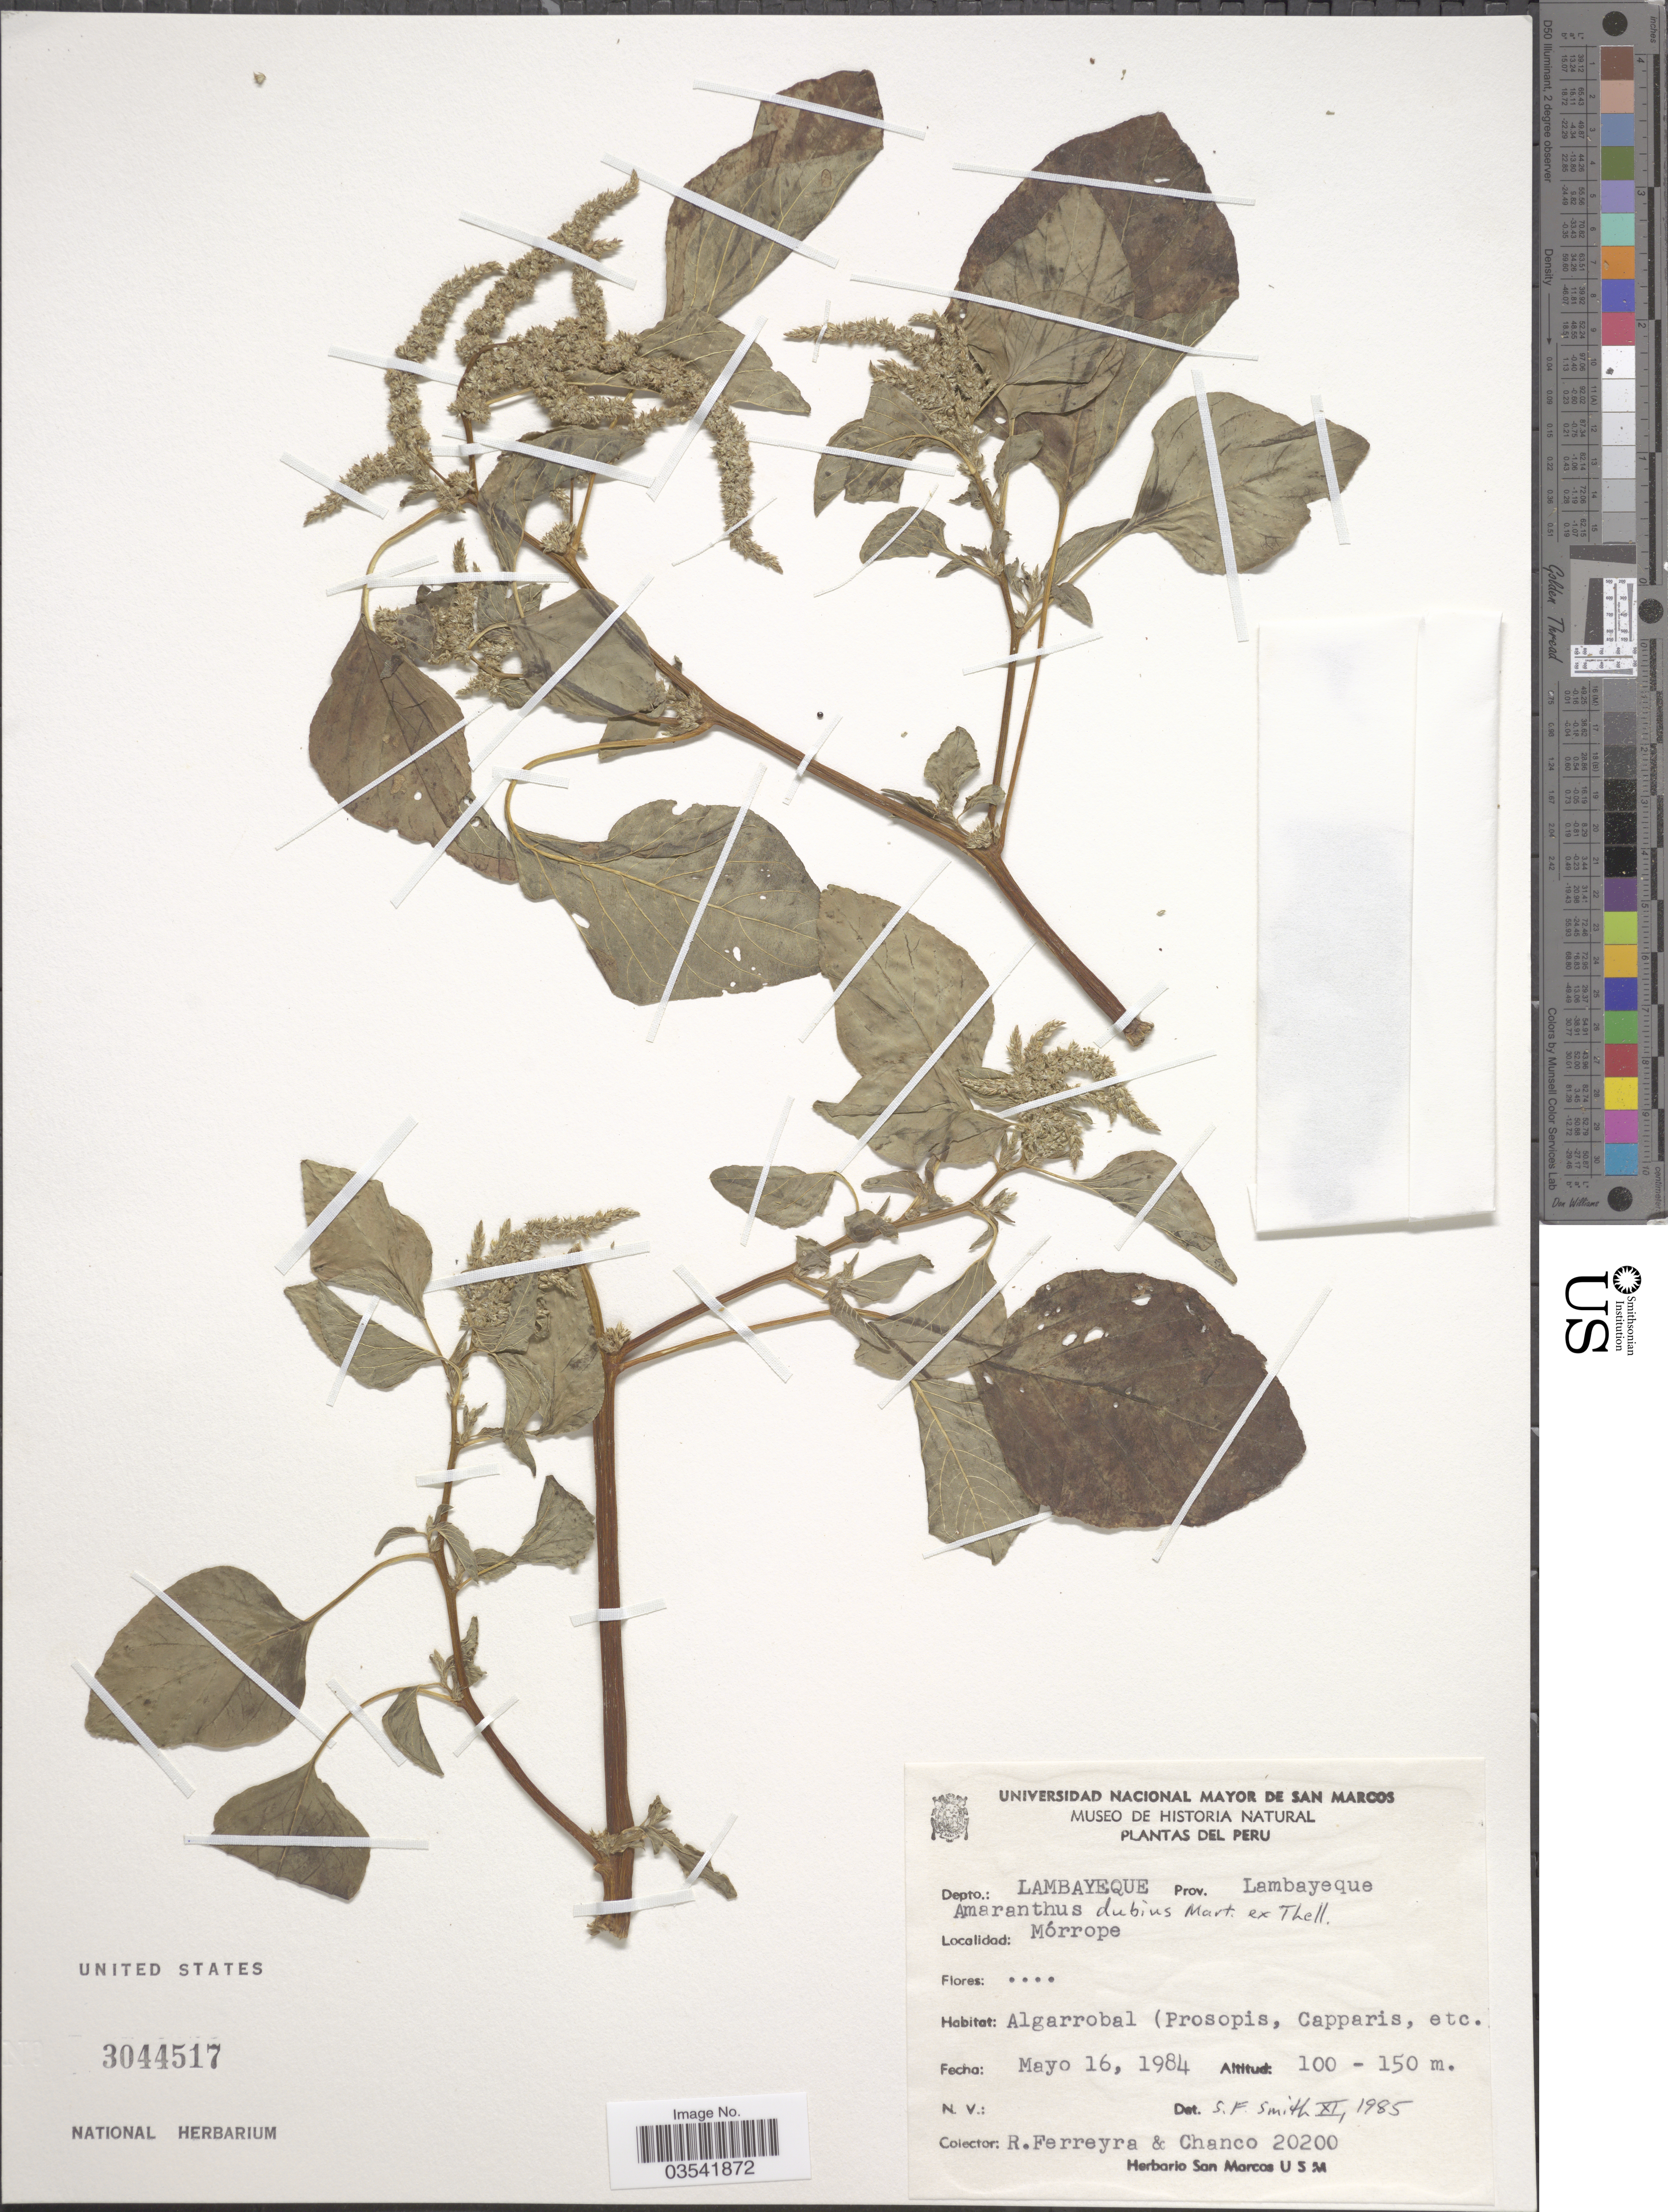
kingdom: Plantae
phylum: Tracheophyta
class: Magnoliopsida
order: Caryophyllales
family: Amaranthaceae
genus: Amaranthus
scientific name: Amaranthus dubius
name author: Mart. ex Thell.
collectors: R. A. Ferreyra & -. Chanco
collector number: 20200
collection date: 1984-05-16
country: Peru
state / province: Lambayeque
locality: Depto.: Lambayeque. Prov. Lambayeque. Mórrope.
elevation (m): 100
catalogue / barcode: US 3044517